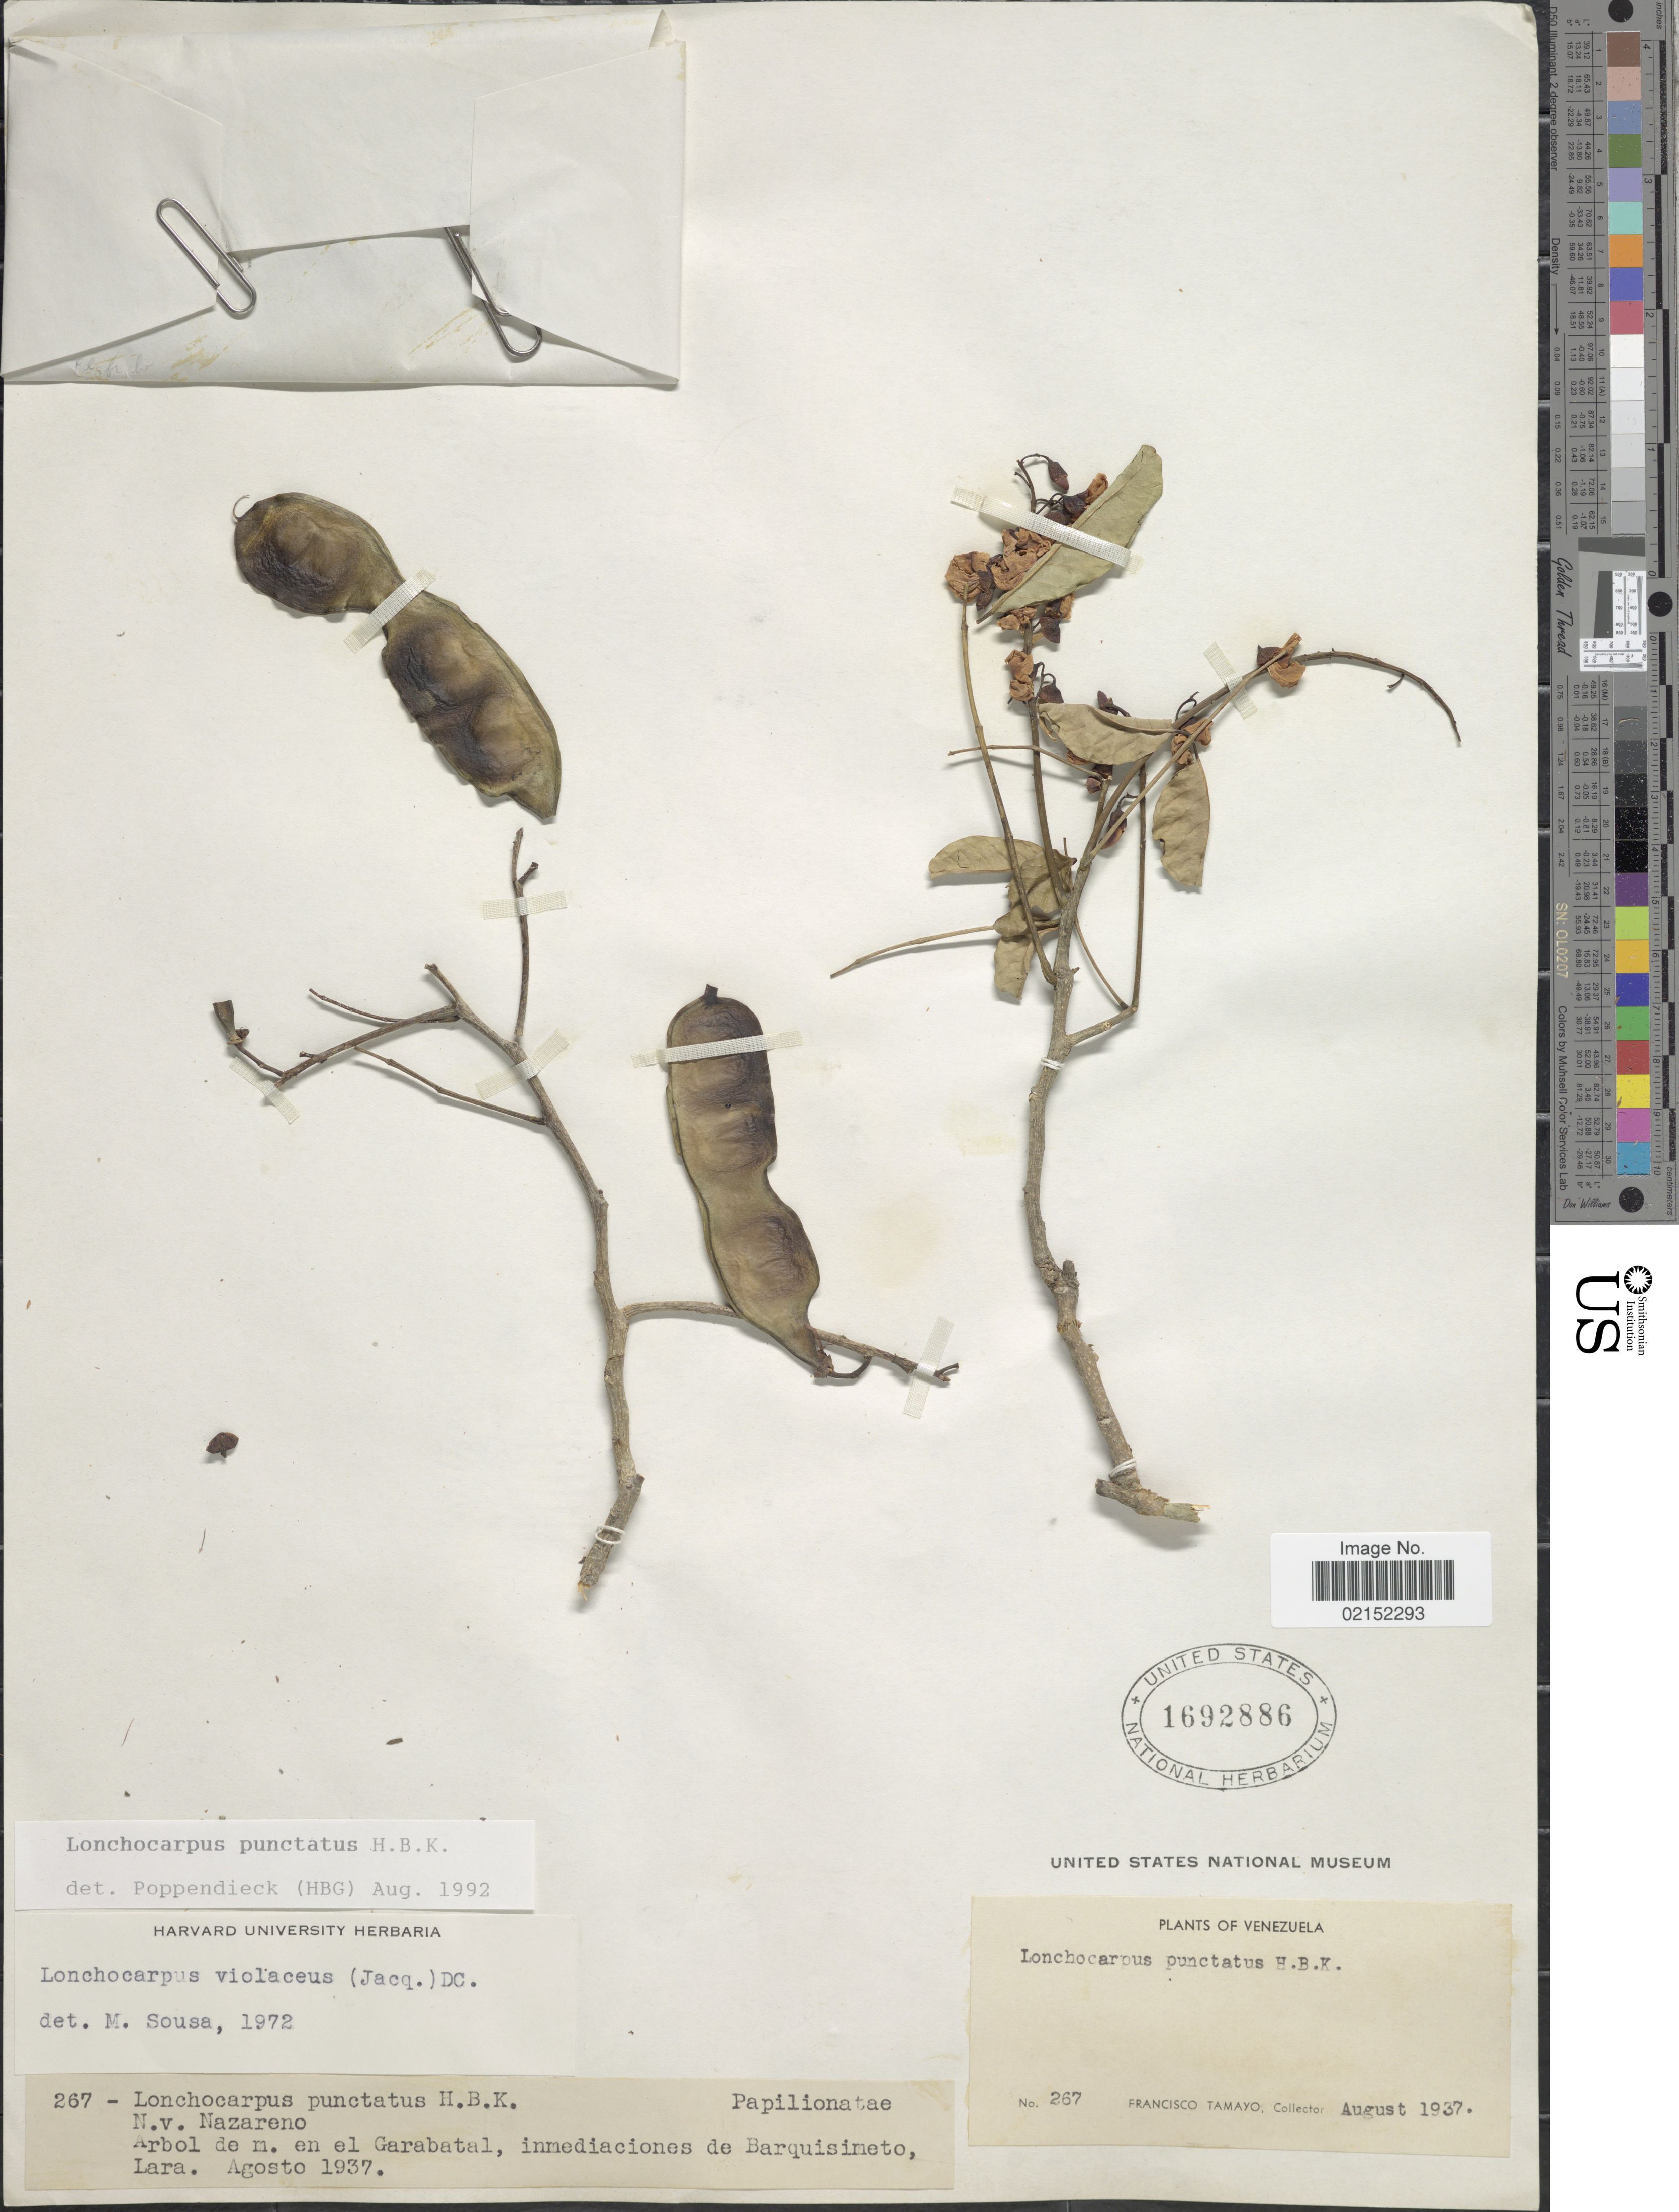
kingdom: Plantae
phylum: Tracheophyta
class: Magnoliopsida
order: Fabales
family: Fabaceae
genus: Lonchocarpus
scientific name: Lonchocarpus punctatus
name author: Kunth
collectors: F. Tamayo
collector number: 267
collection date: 1937-08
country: Venezuela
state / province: Lara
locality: Arbol de m. en el Garabatal, inmediaciones de Barquisimeto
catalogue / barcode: US 1692886